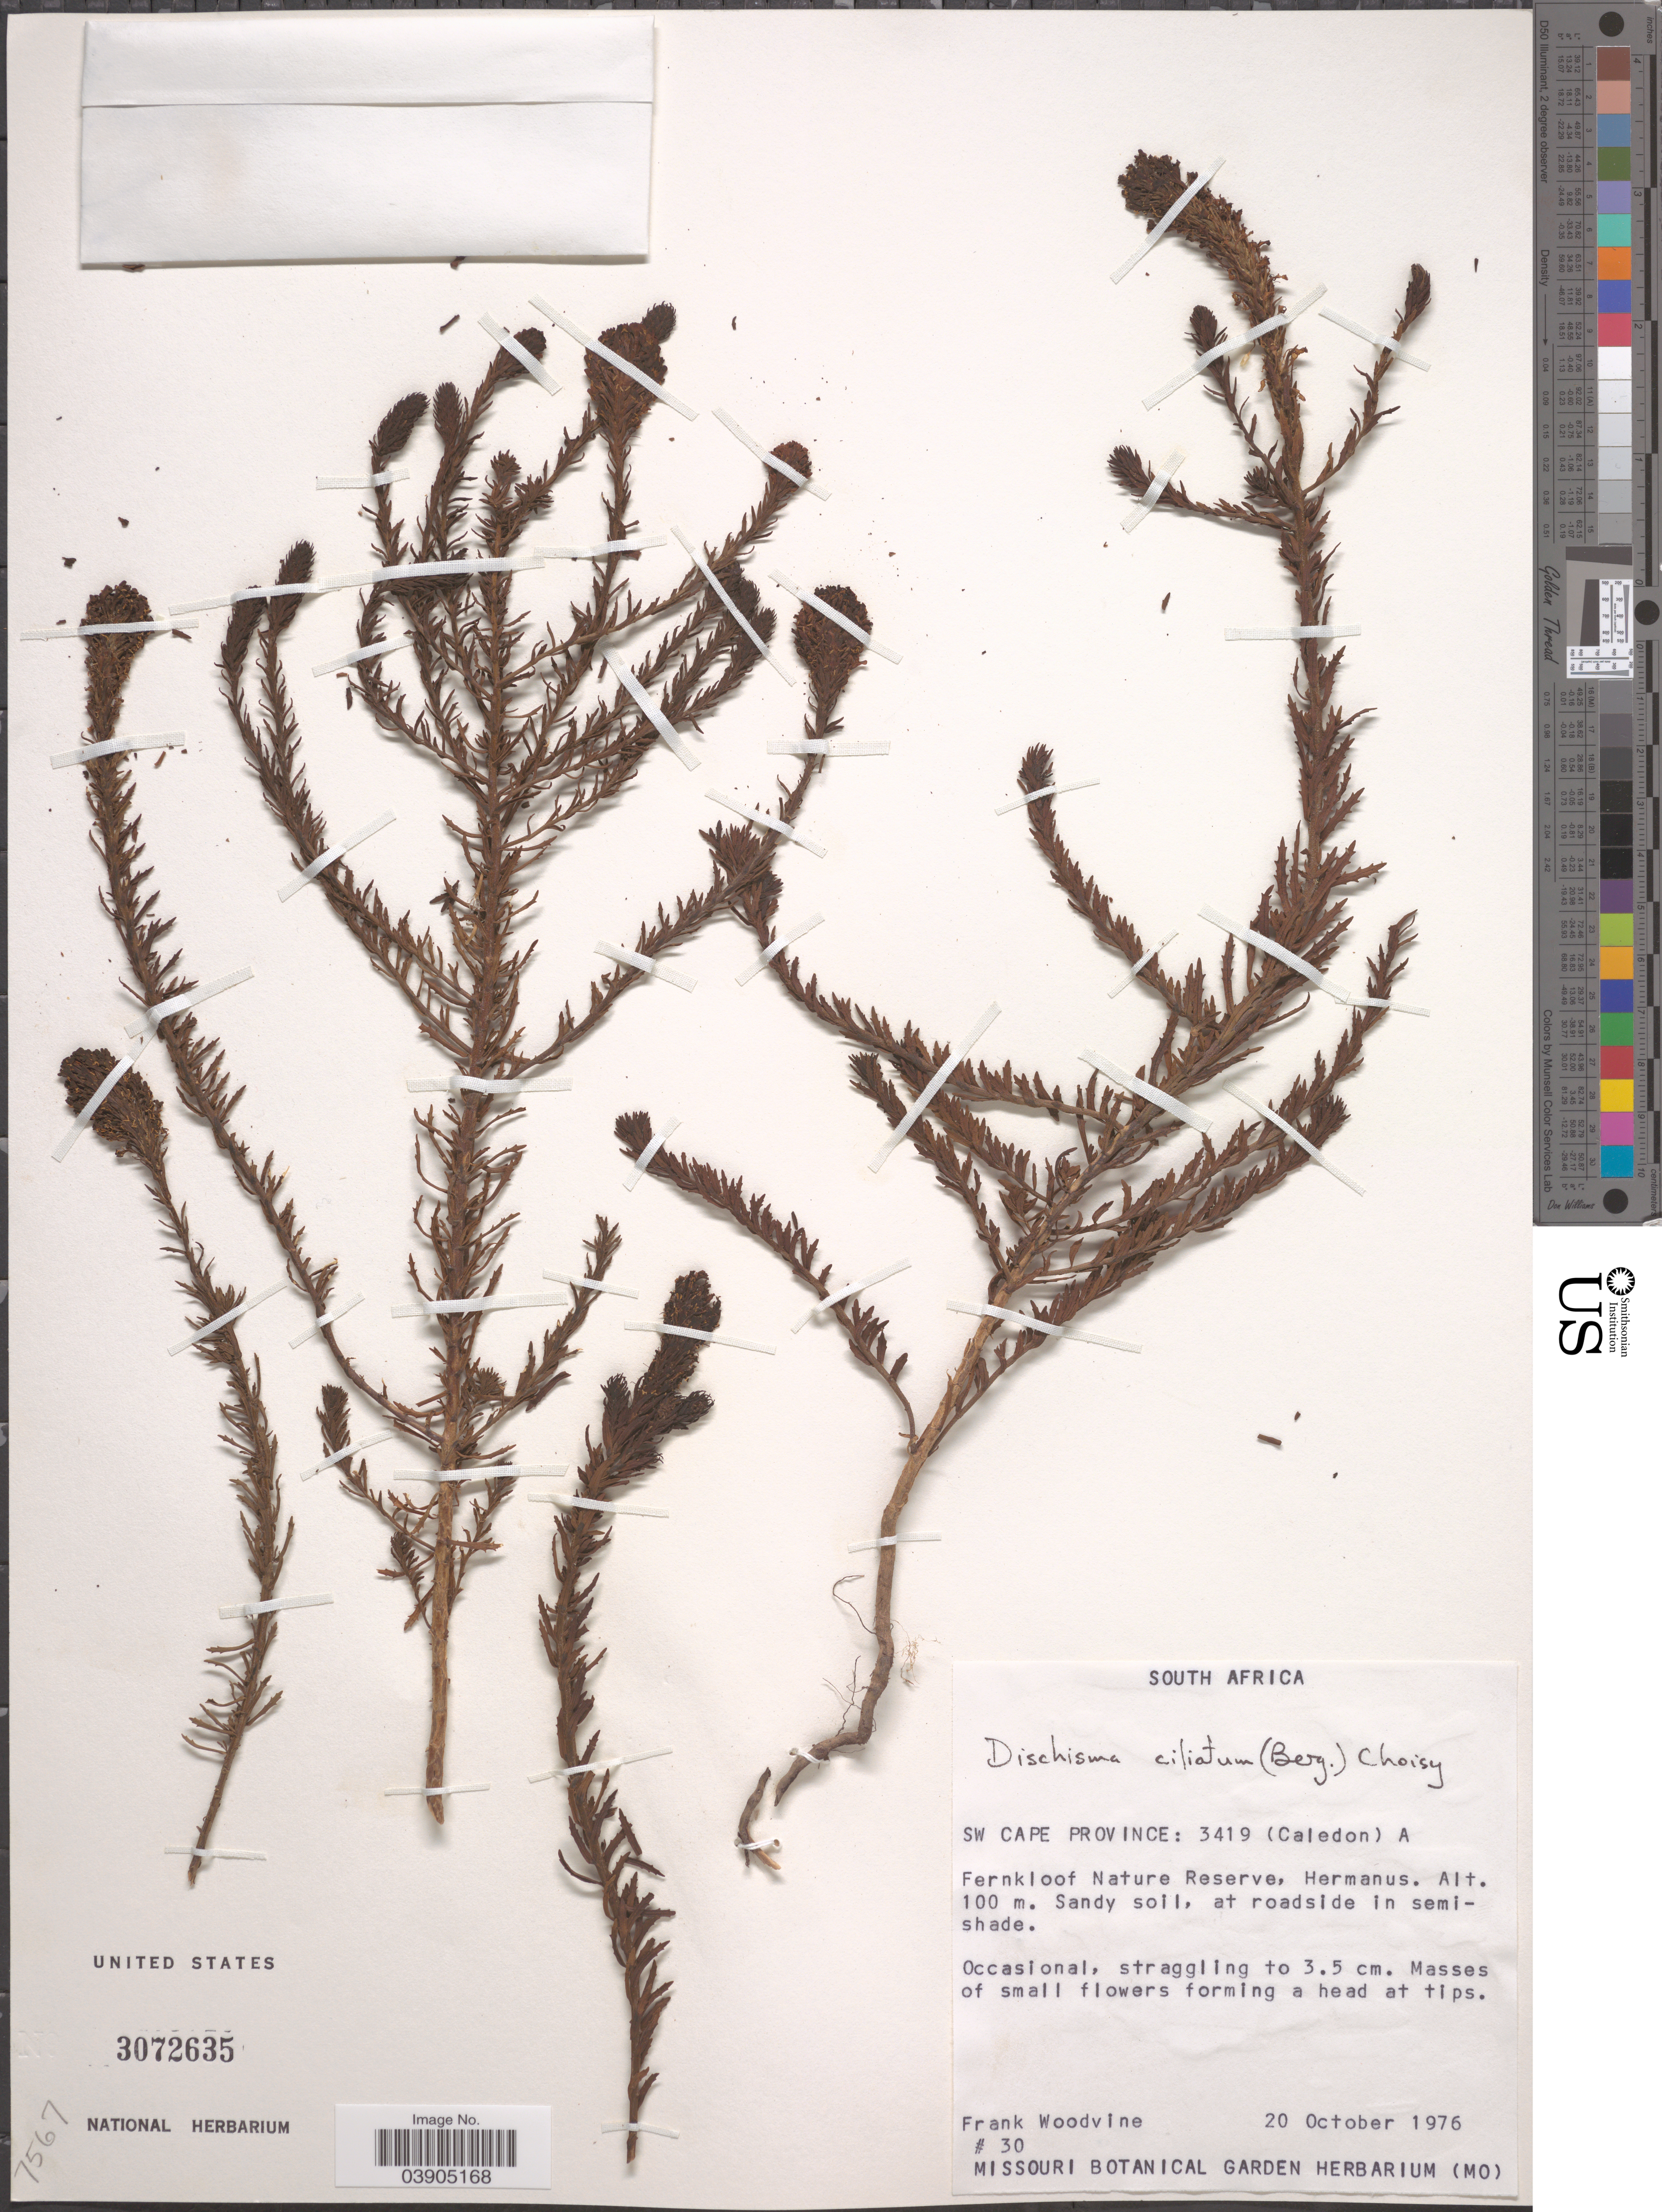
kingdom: Plantae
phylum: Tracheophyta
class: Magnoliopsida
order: Lamiales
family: Scrophulariaceae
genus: Dischisma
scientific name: Dischisma ciliatum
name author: (Berger) Choisy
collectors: F. Woodvine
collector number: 30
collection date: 1976-10-20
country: South Africa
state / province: Western Cape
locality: SW Cape Province: 3419 (Caledon) A. Fernkloof Nature Reserve, Hermanus.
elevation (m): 100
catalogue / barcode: US 3072635